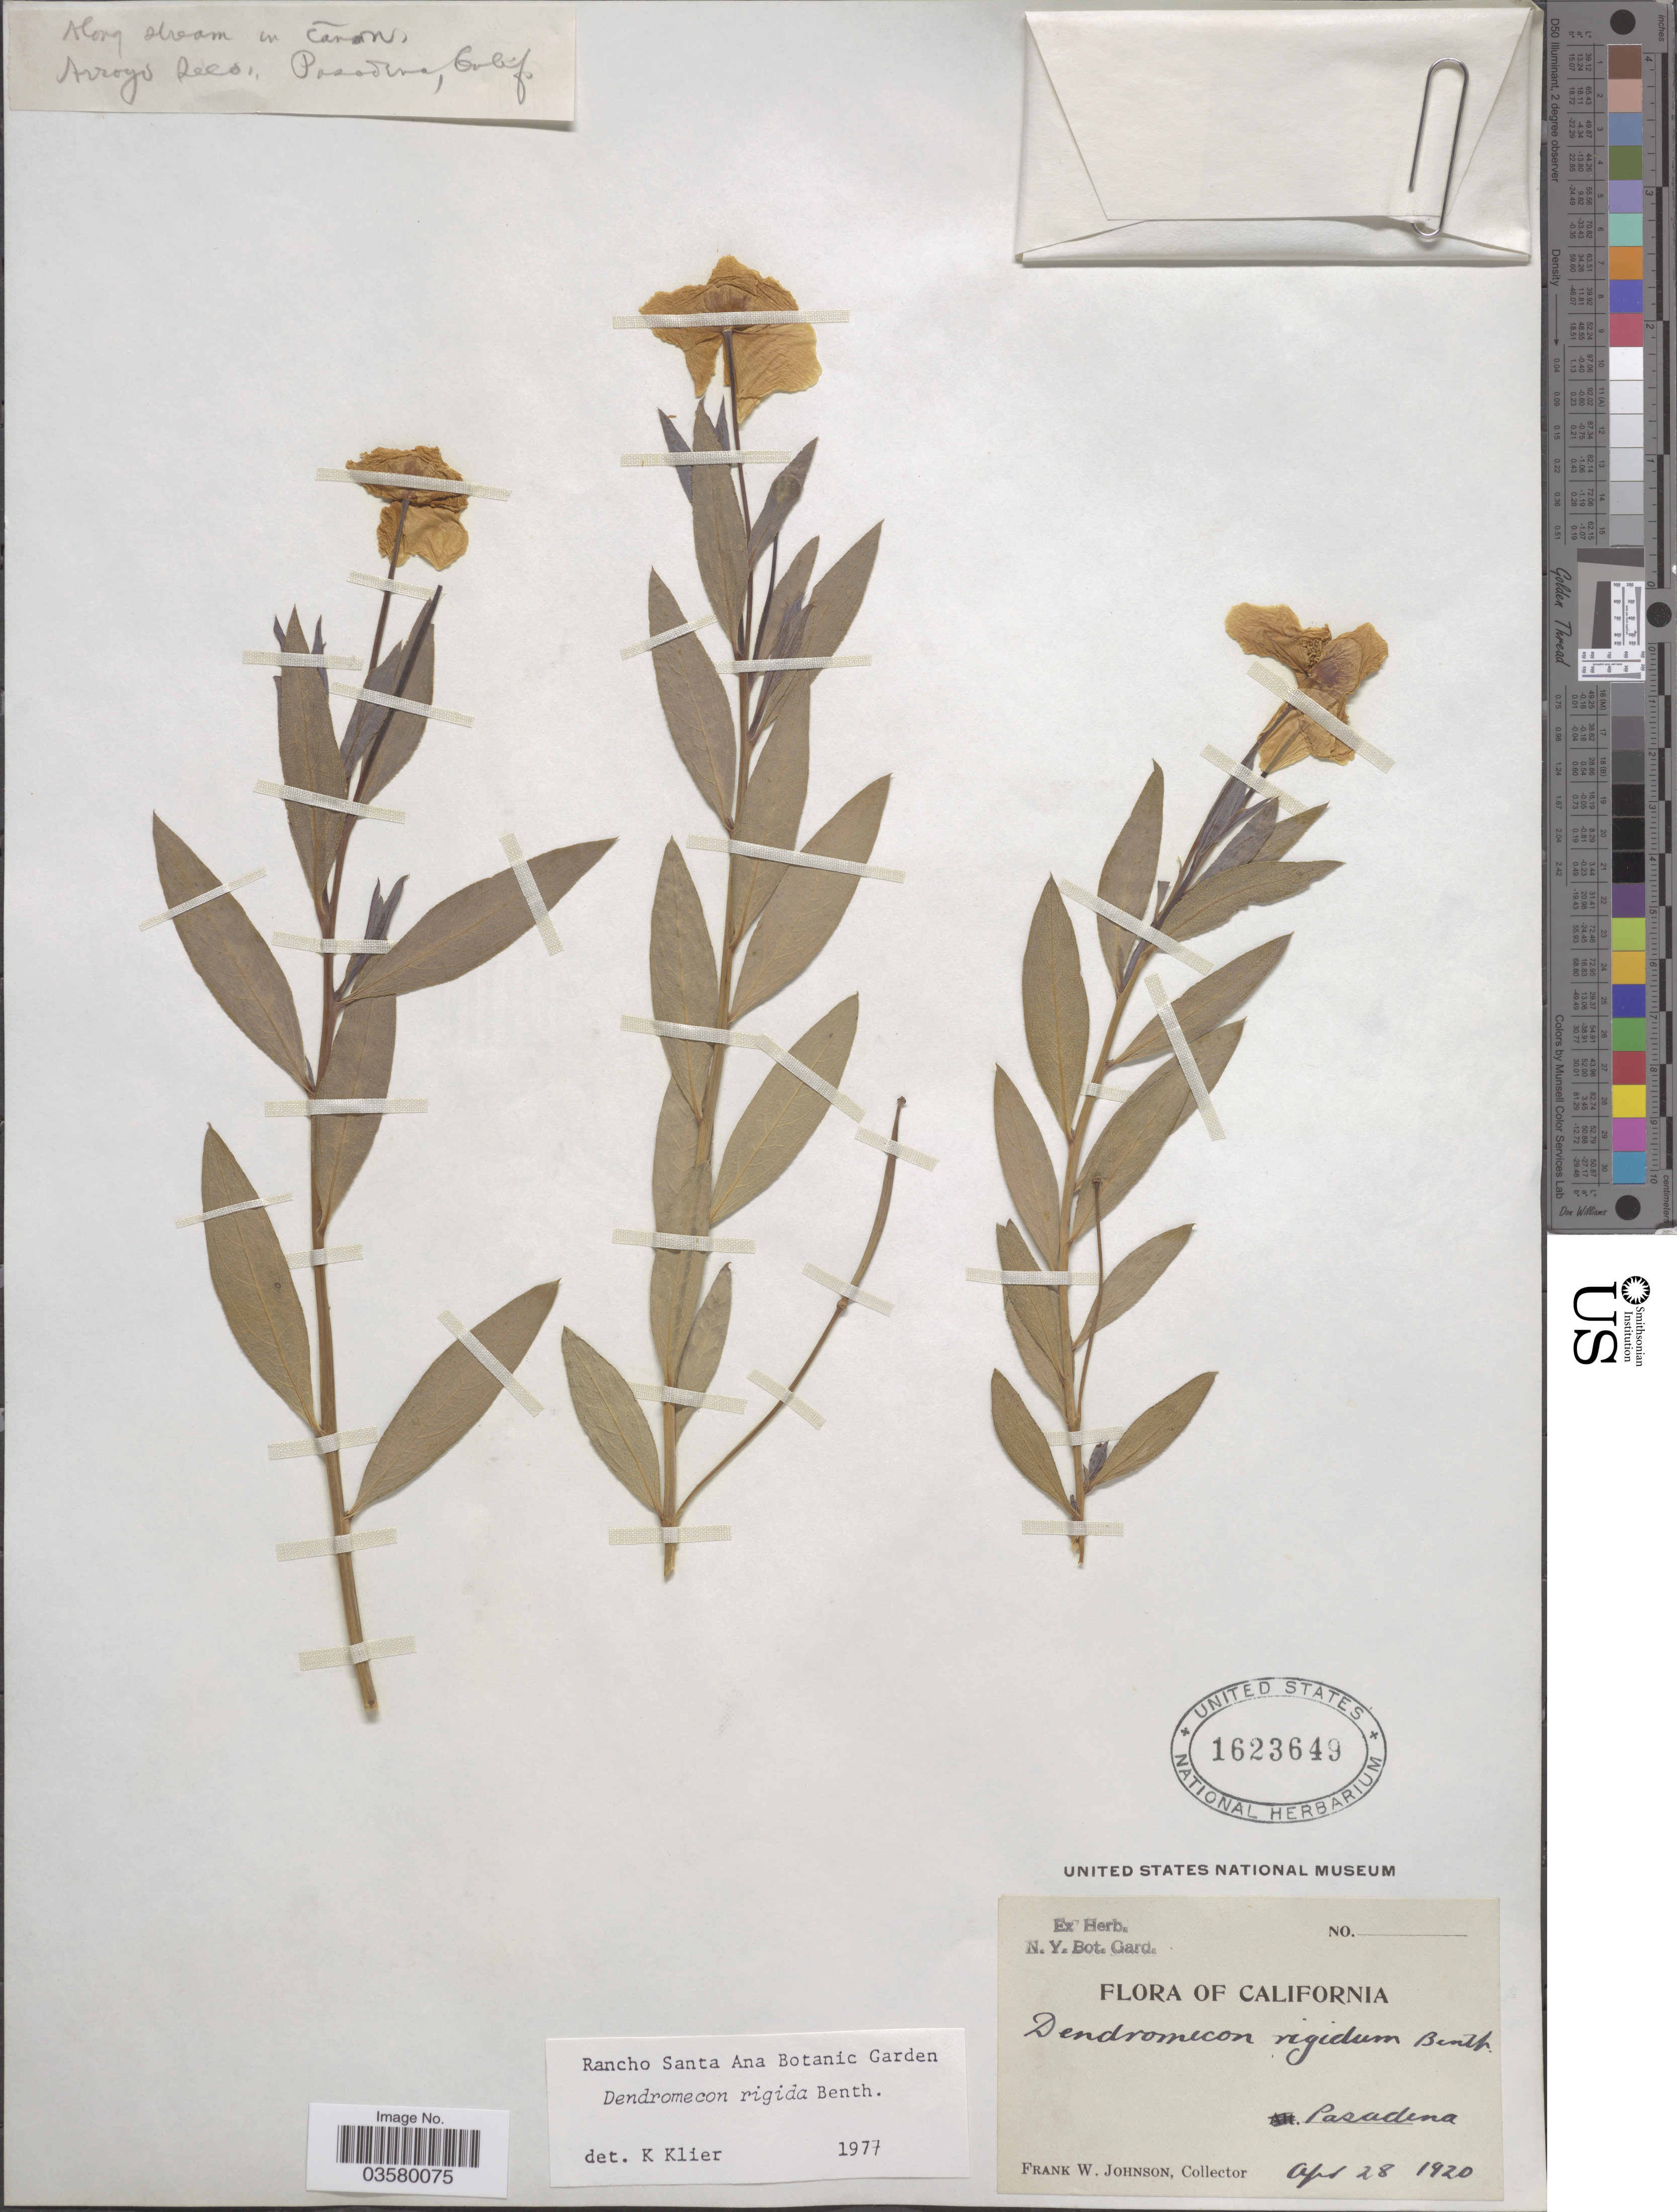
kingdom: Plantae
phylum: Tracheophyta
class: Magnoliopsida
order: Ranunculales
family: Papaveraceae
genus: Dendromecon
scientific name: Dendromecon rigida subsp. rigida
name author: Benth.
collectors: F. W. Johnson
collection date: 1920-04-28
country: United States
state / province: California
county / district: Los Angeles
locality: Pasadena.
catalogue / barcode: US 1623649